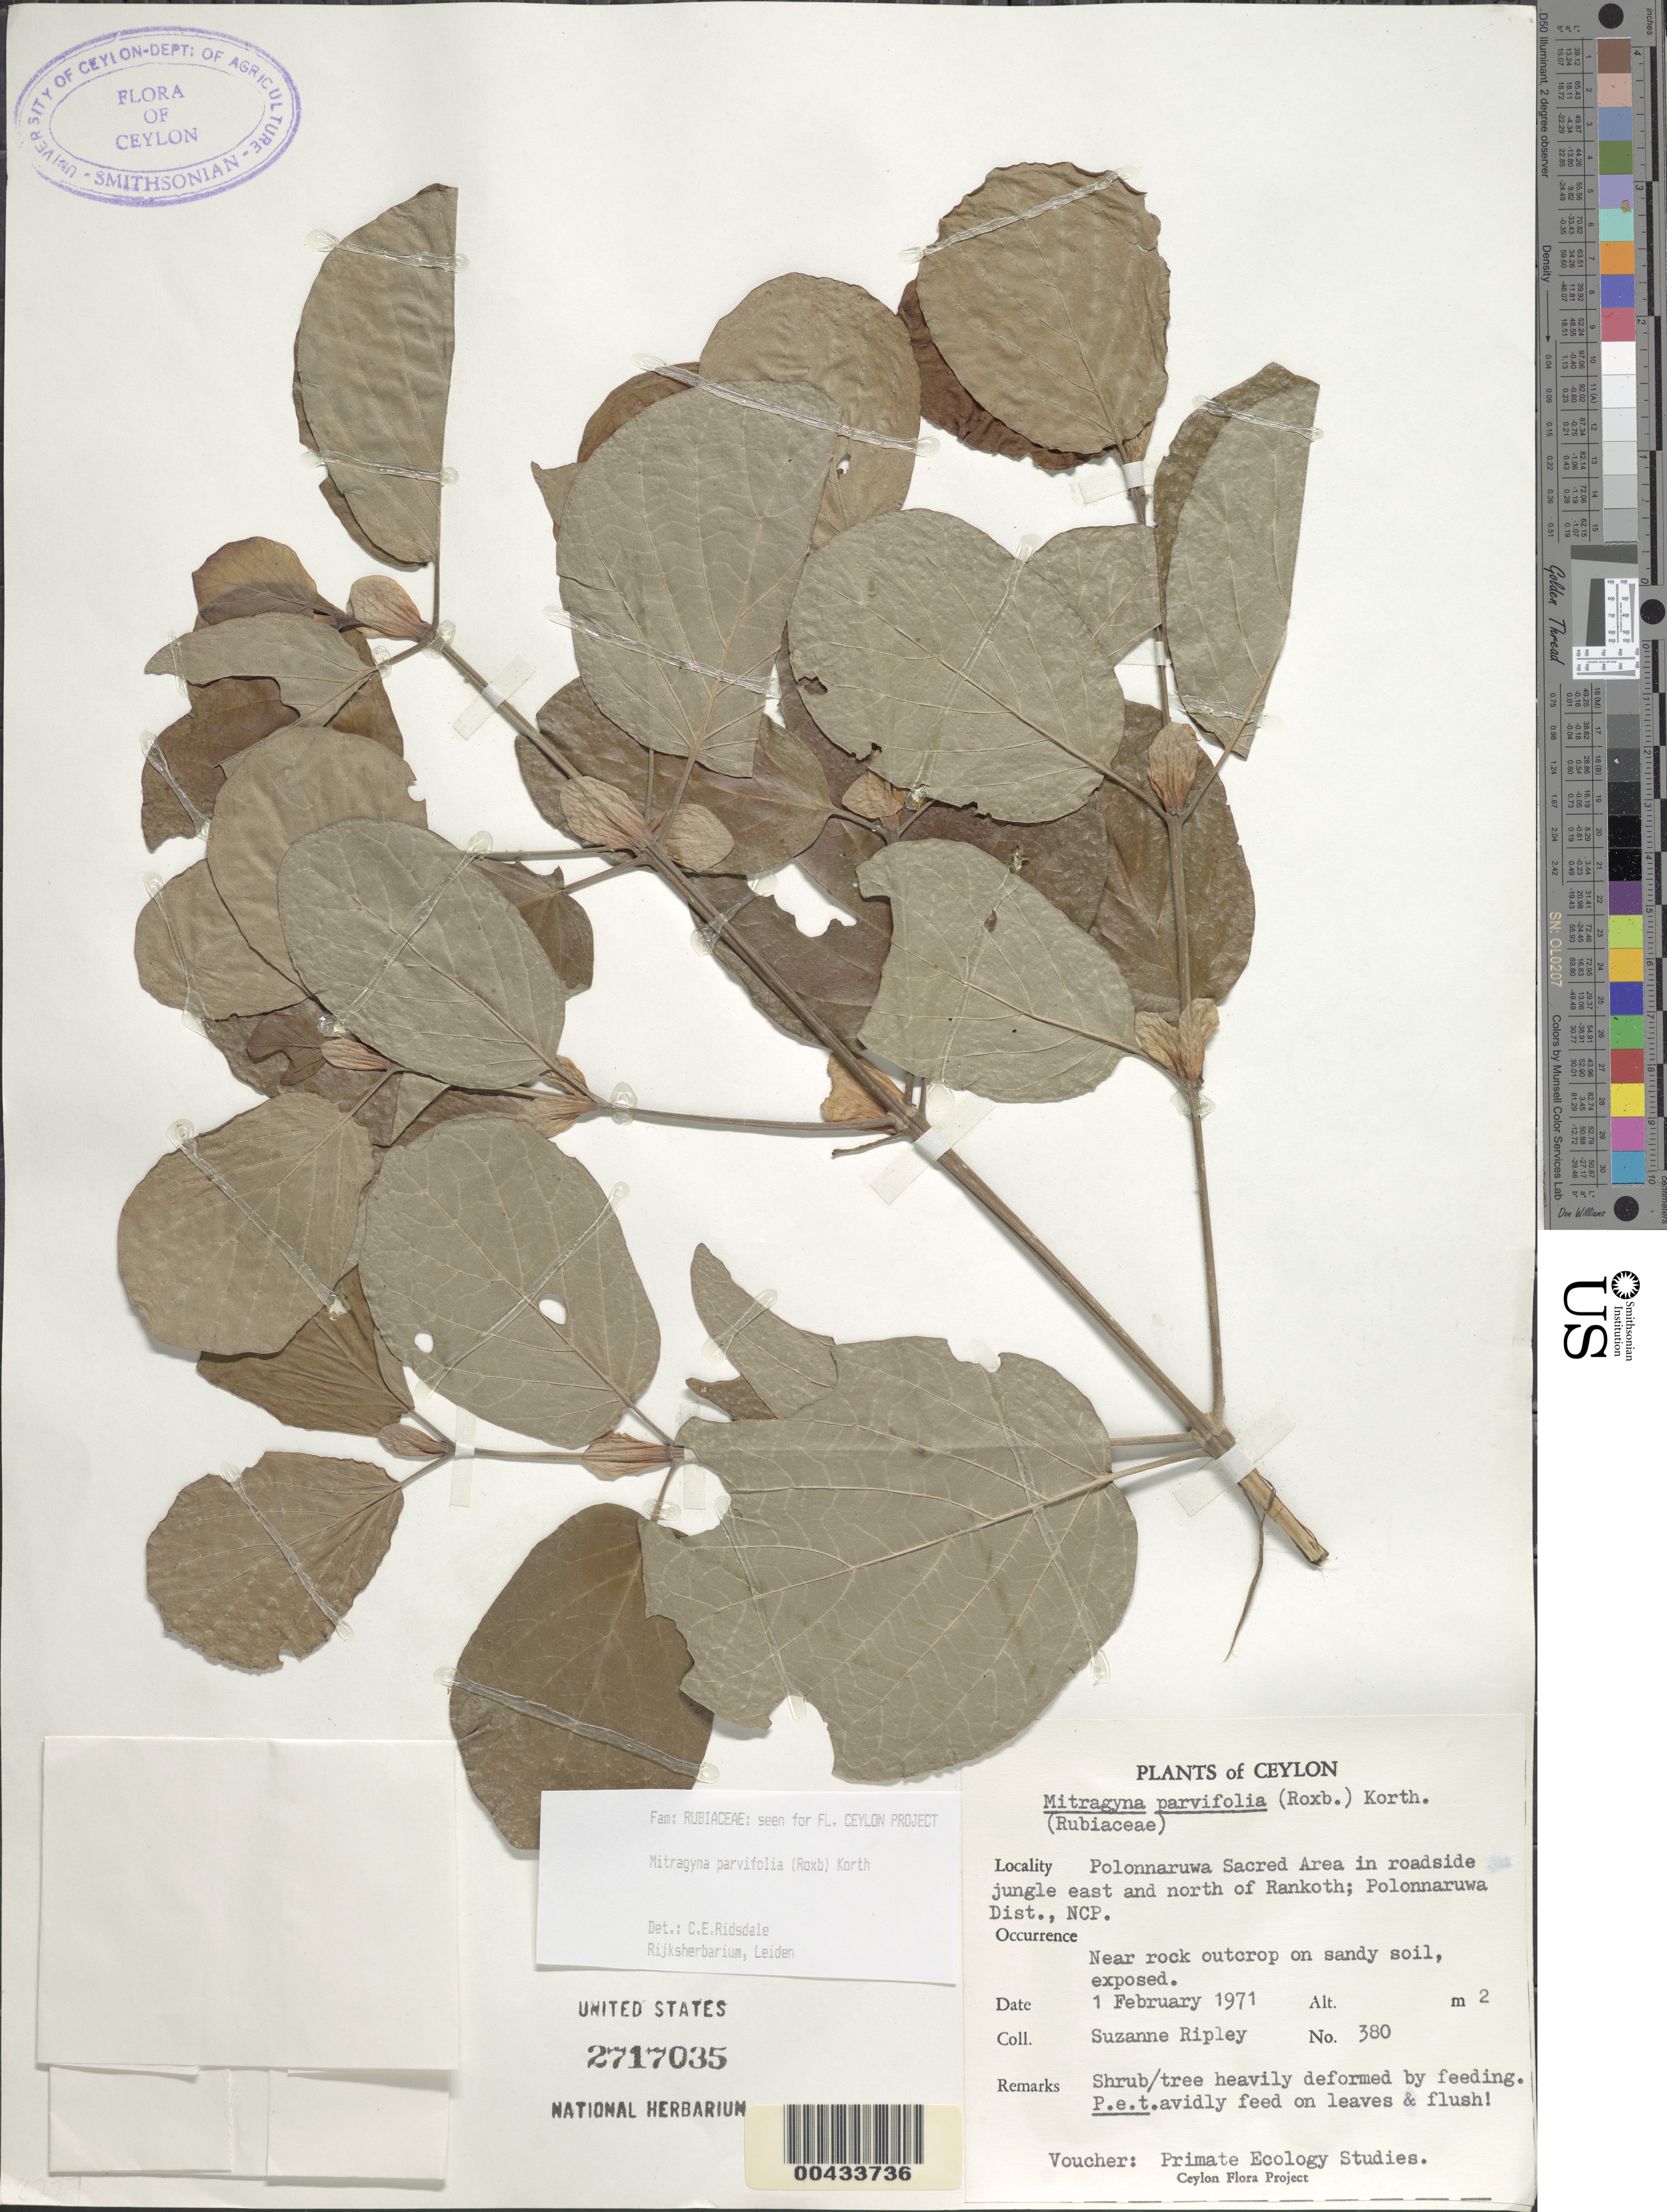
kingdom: Plantae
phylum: Tracheophyta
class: Magnoliopsida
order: Gentianales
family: Rubiaceae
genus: Mitragyna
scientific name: Mitragyna parvifolia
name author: (Roxb.) Korth.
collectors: S. Ripley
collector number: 380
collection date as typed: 01 Feb 1971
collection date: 1971-02-01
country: Sri Lanka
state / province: North Central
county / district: Polonnaruwa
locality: Polonnaruwa Sacred Area, N and E of Rankoth, NCP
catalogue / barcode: US 2717035